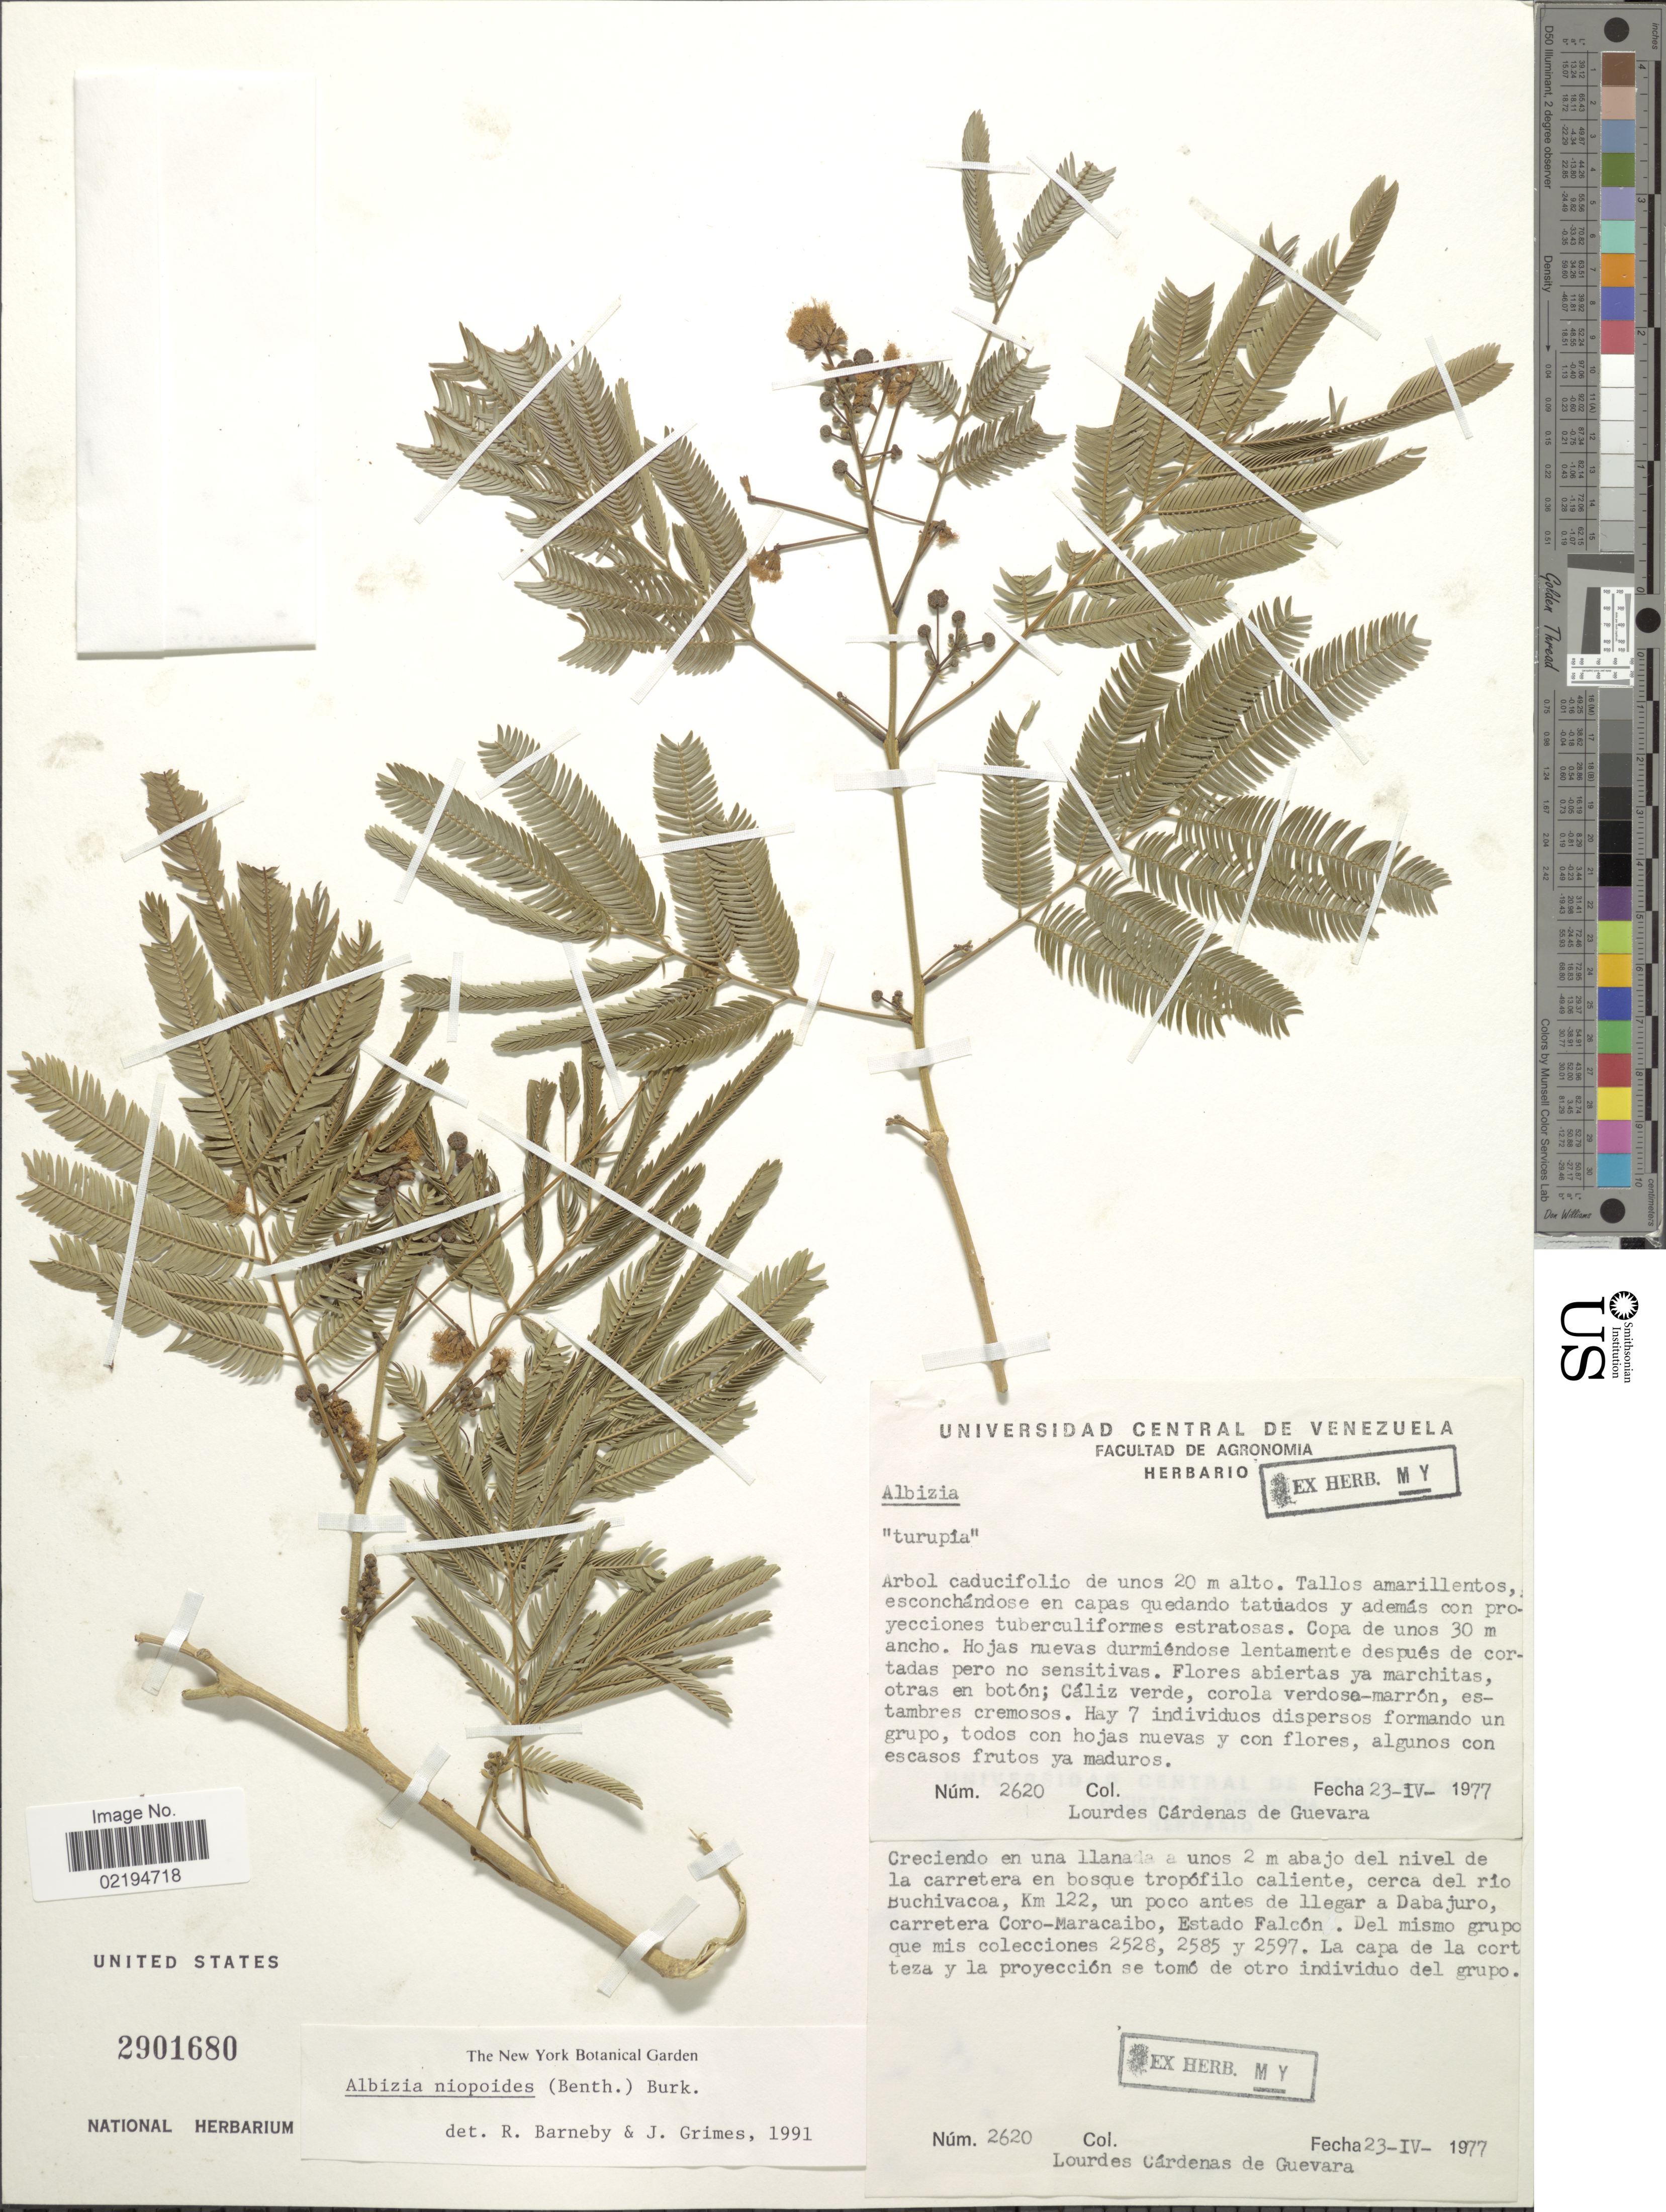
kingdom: Plantae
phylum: Tracheophyta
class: Magnoliopsida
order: Fabales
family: Fabaceae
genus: Pseudalbizzia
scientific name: Pseudalbizzia niopoides var. niopoides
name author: (Spruce ex Benth.) Koenen & Duno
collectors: L. De Guevara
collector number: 2620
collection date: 1977-04-23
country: Venezuela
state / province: Falcón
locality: Creciendo en una llanada a unos 2 m abajo del nivel de la carretera en bosque tropofilo caliente, cerca del rio Buchivacoa, Km 122, un poco antes de llegar a Dabajuro, carretera Coro-Maracaibo.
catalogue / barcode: US 2901680